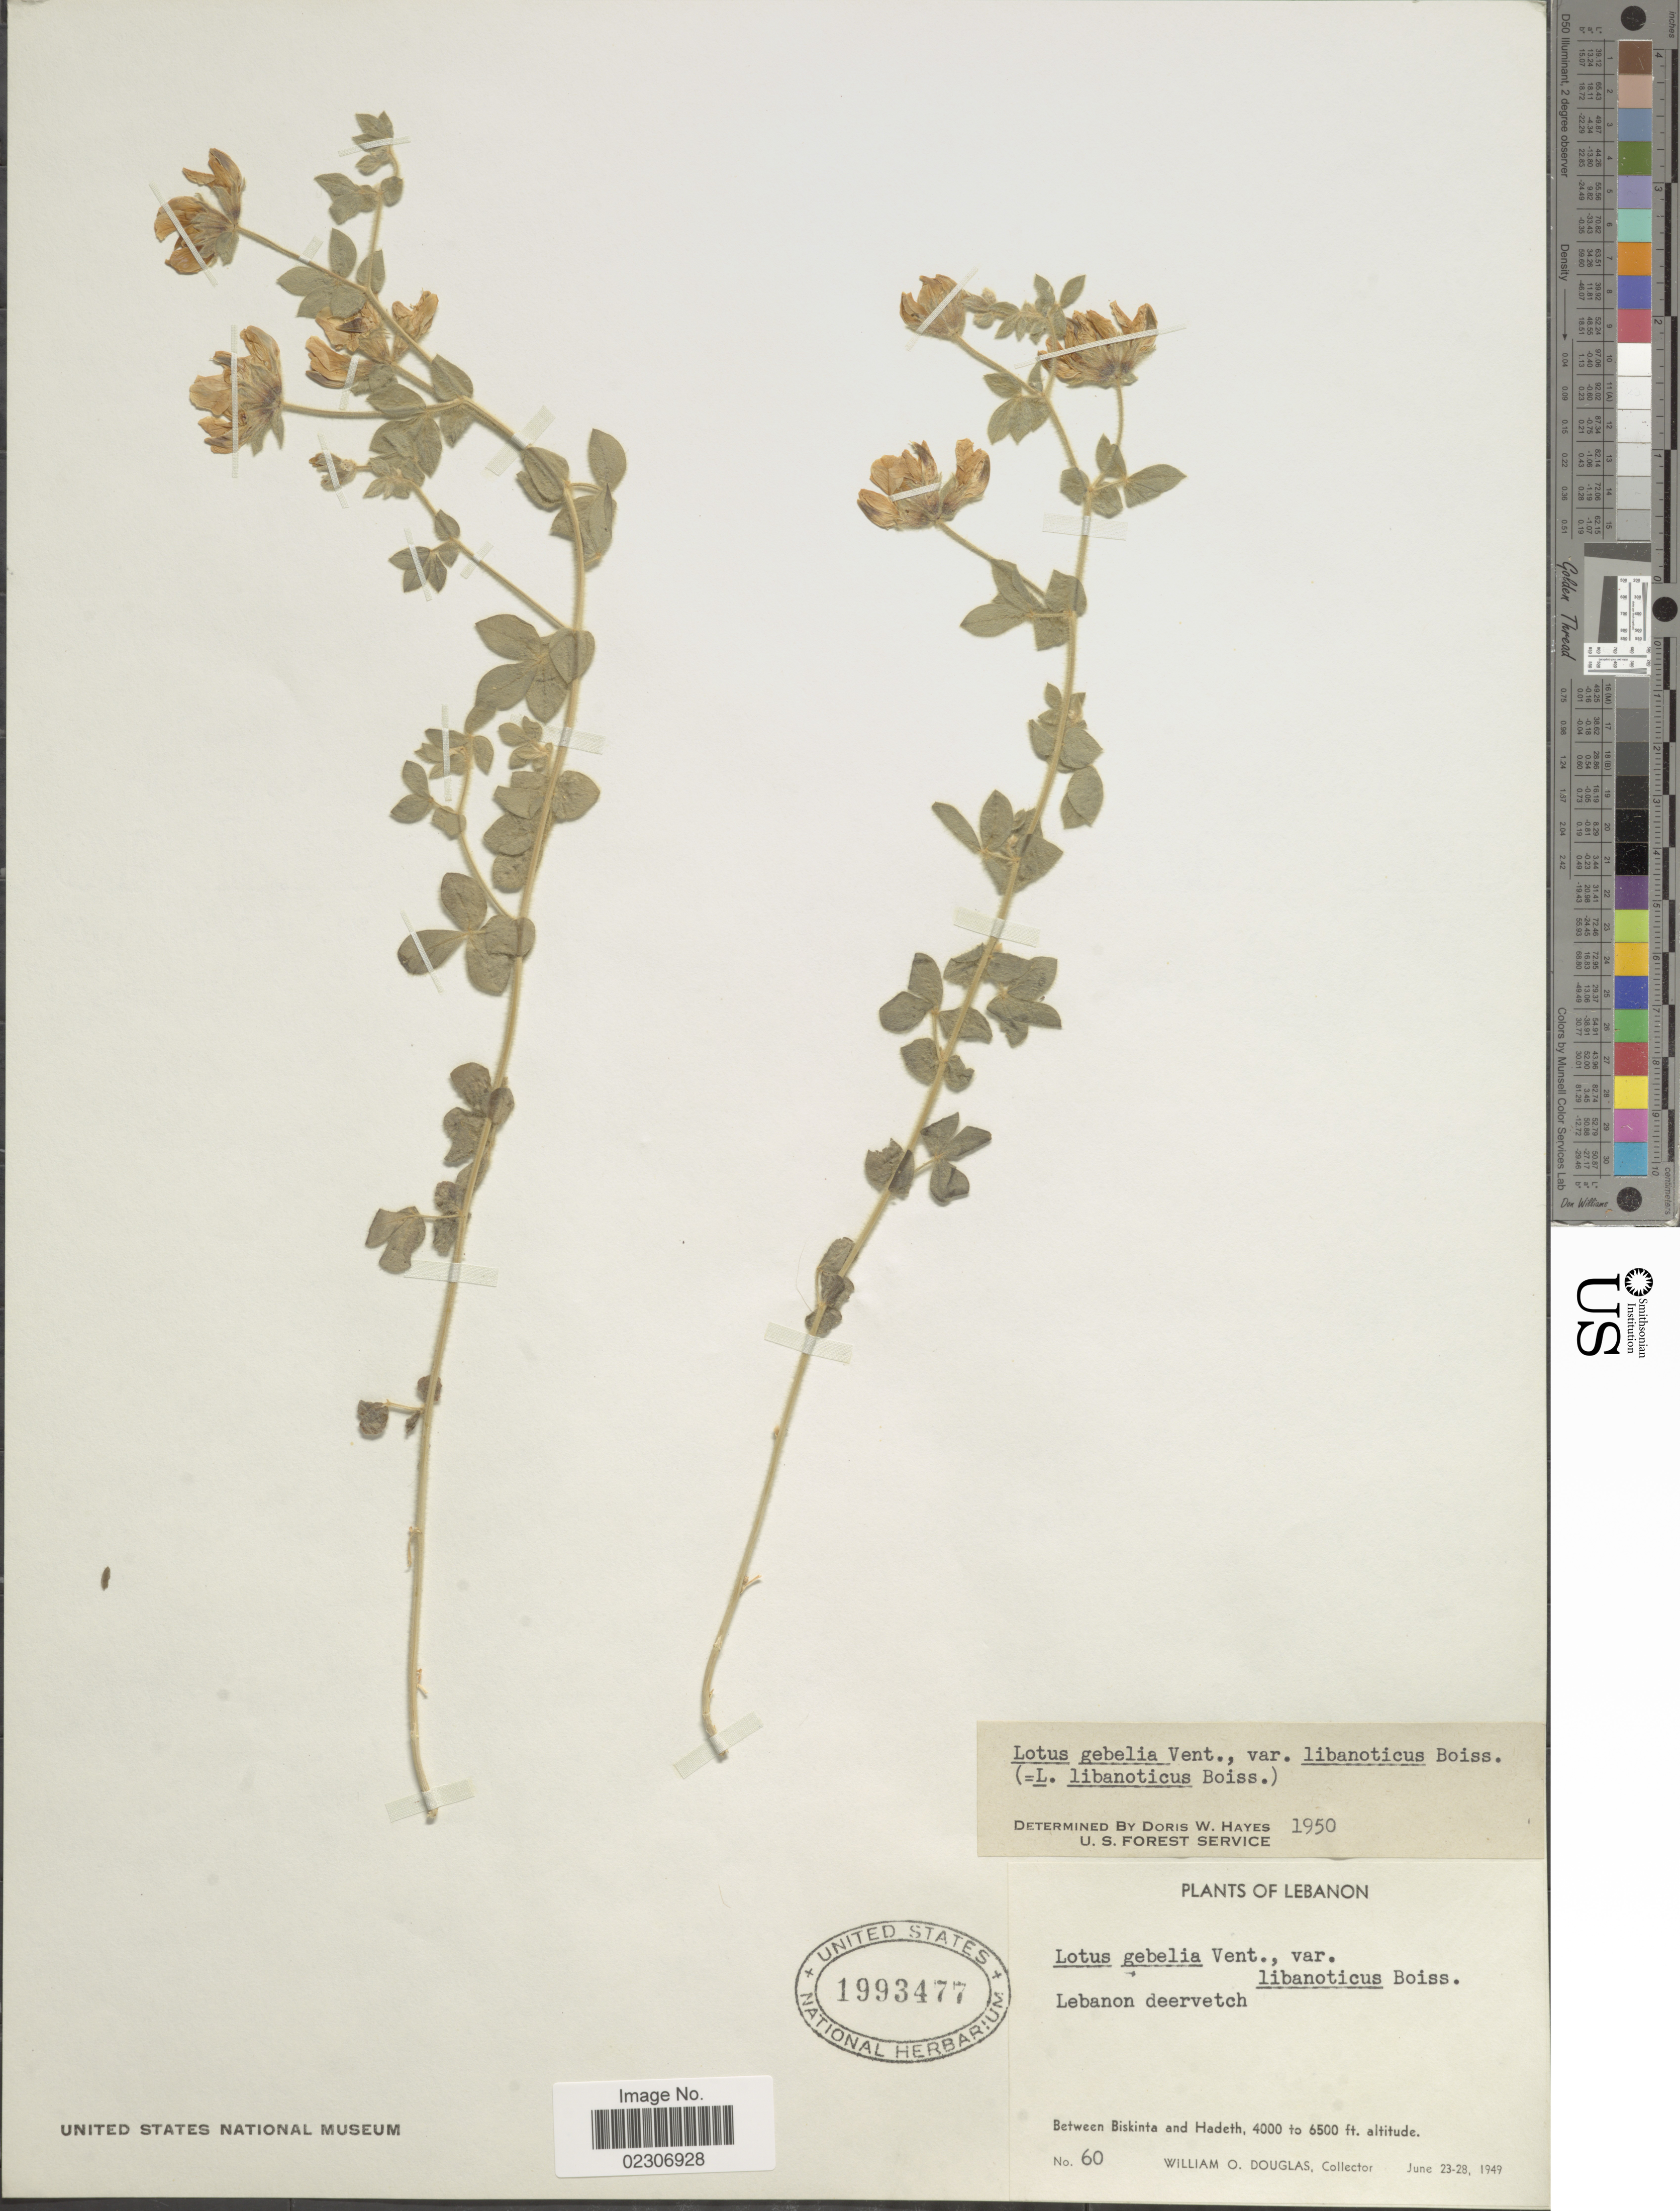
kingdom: Plantae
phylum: Tracheophyta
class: Magnoliopsida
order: Fabales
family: Fabaceae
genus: Lotus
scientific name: Lotus gebelia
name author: Vent.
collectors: W. Douglas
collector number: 60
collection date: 1949-06-23/1949-06-28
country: Lebanon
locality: Lebanon deervetch, Between Biskinta and Haderh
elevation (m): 1219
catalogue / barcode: US 1993477